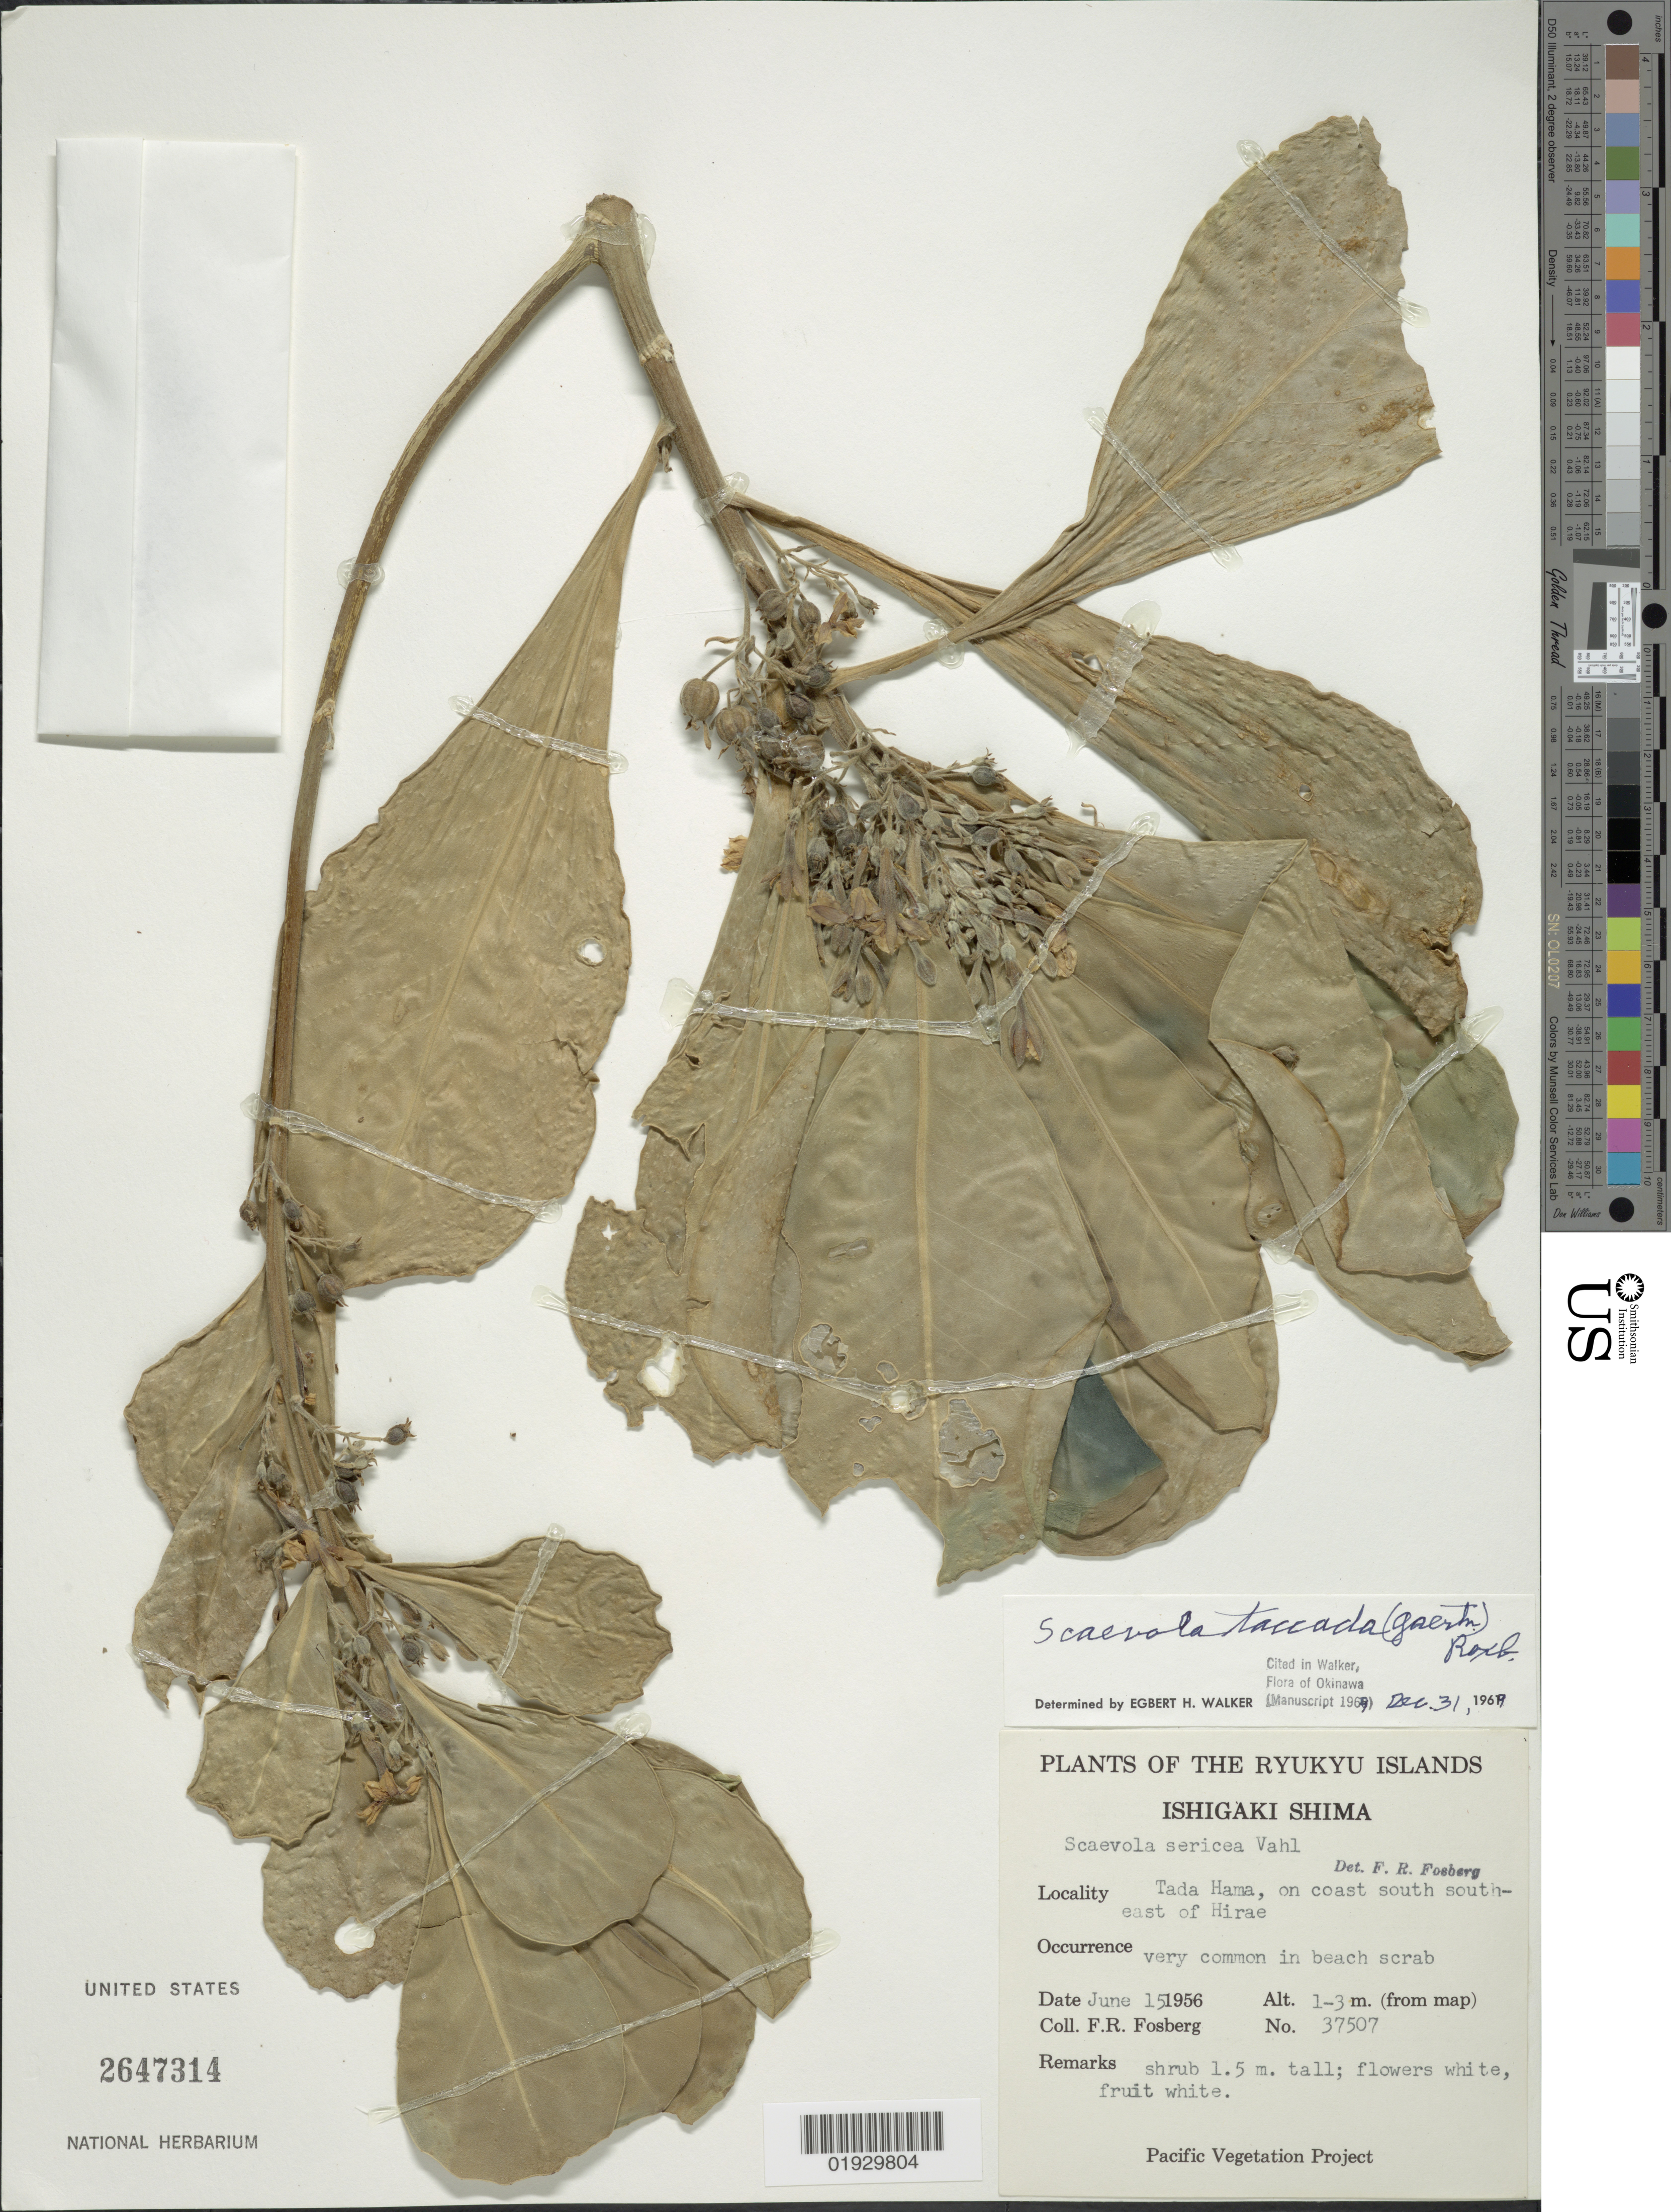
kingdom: Plantae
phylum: Tracheophyta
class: Magnoliopsida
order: Asterales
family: Goodeniaceae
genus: Scaevola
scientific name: Scaevola taccada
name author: (Gaertn.) Roxb.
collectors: F. R. Fosberg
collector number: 37507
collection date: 1956-06-15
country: Japan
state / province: Okinawa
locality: Ryukyu Islands. Ishigaki Shima. Tada Hama, on coast south south-east of Hirae.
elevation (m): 1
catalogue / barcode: US 2647314